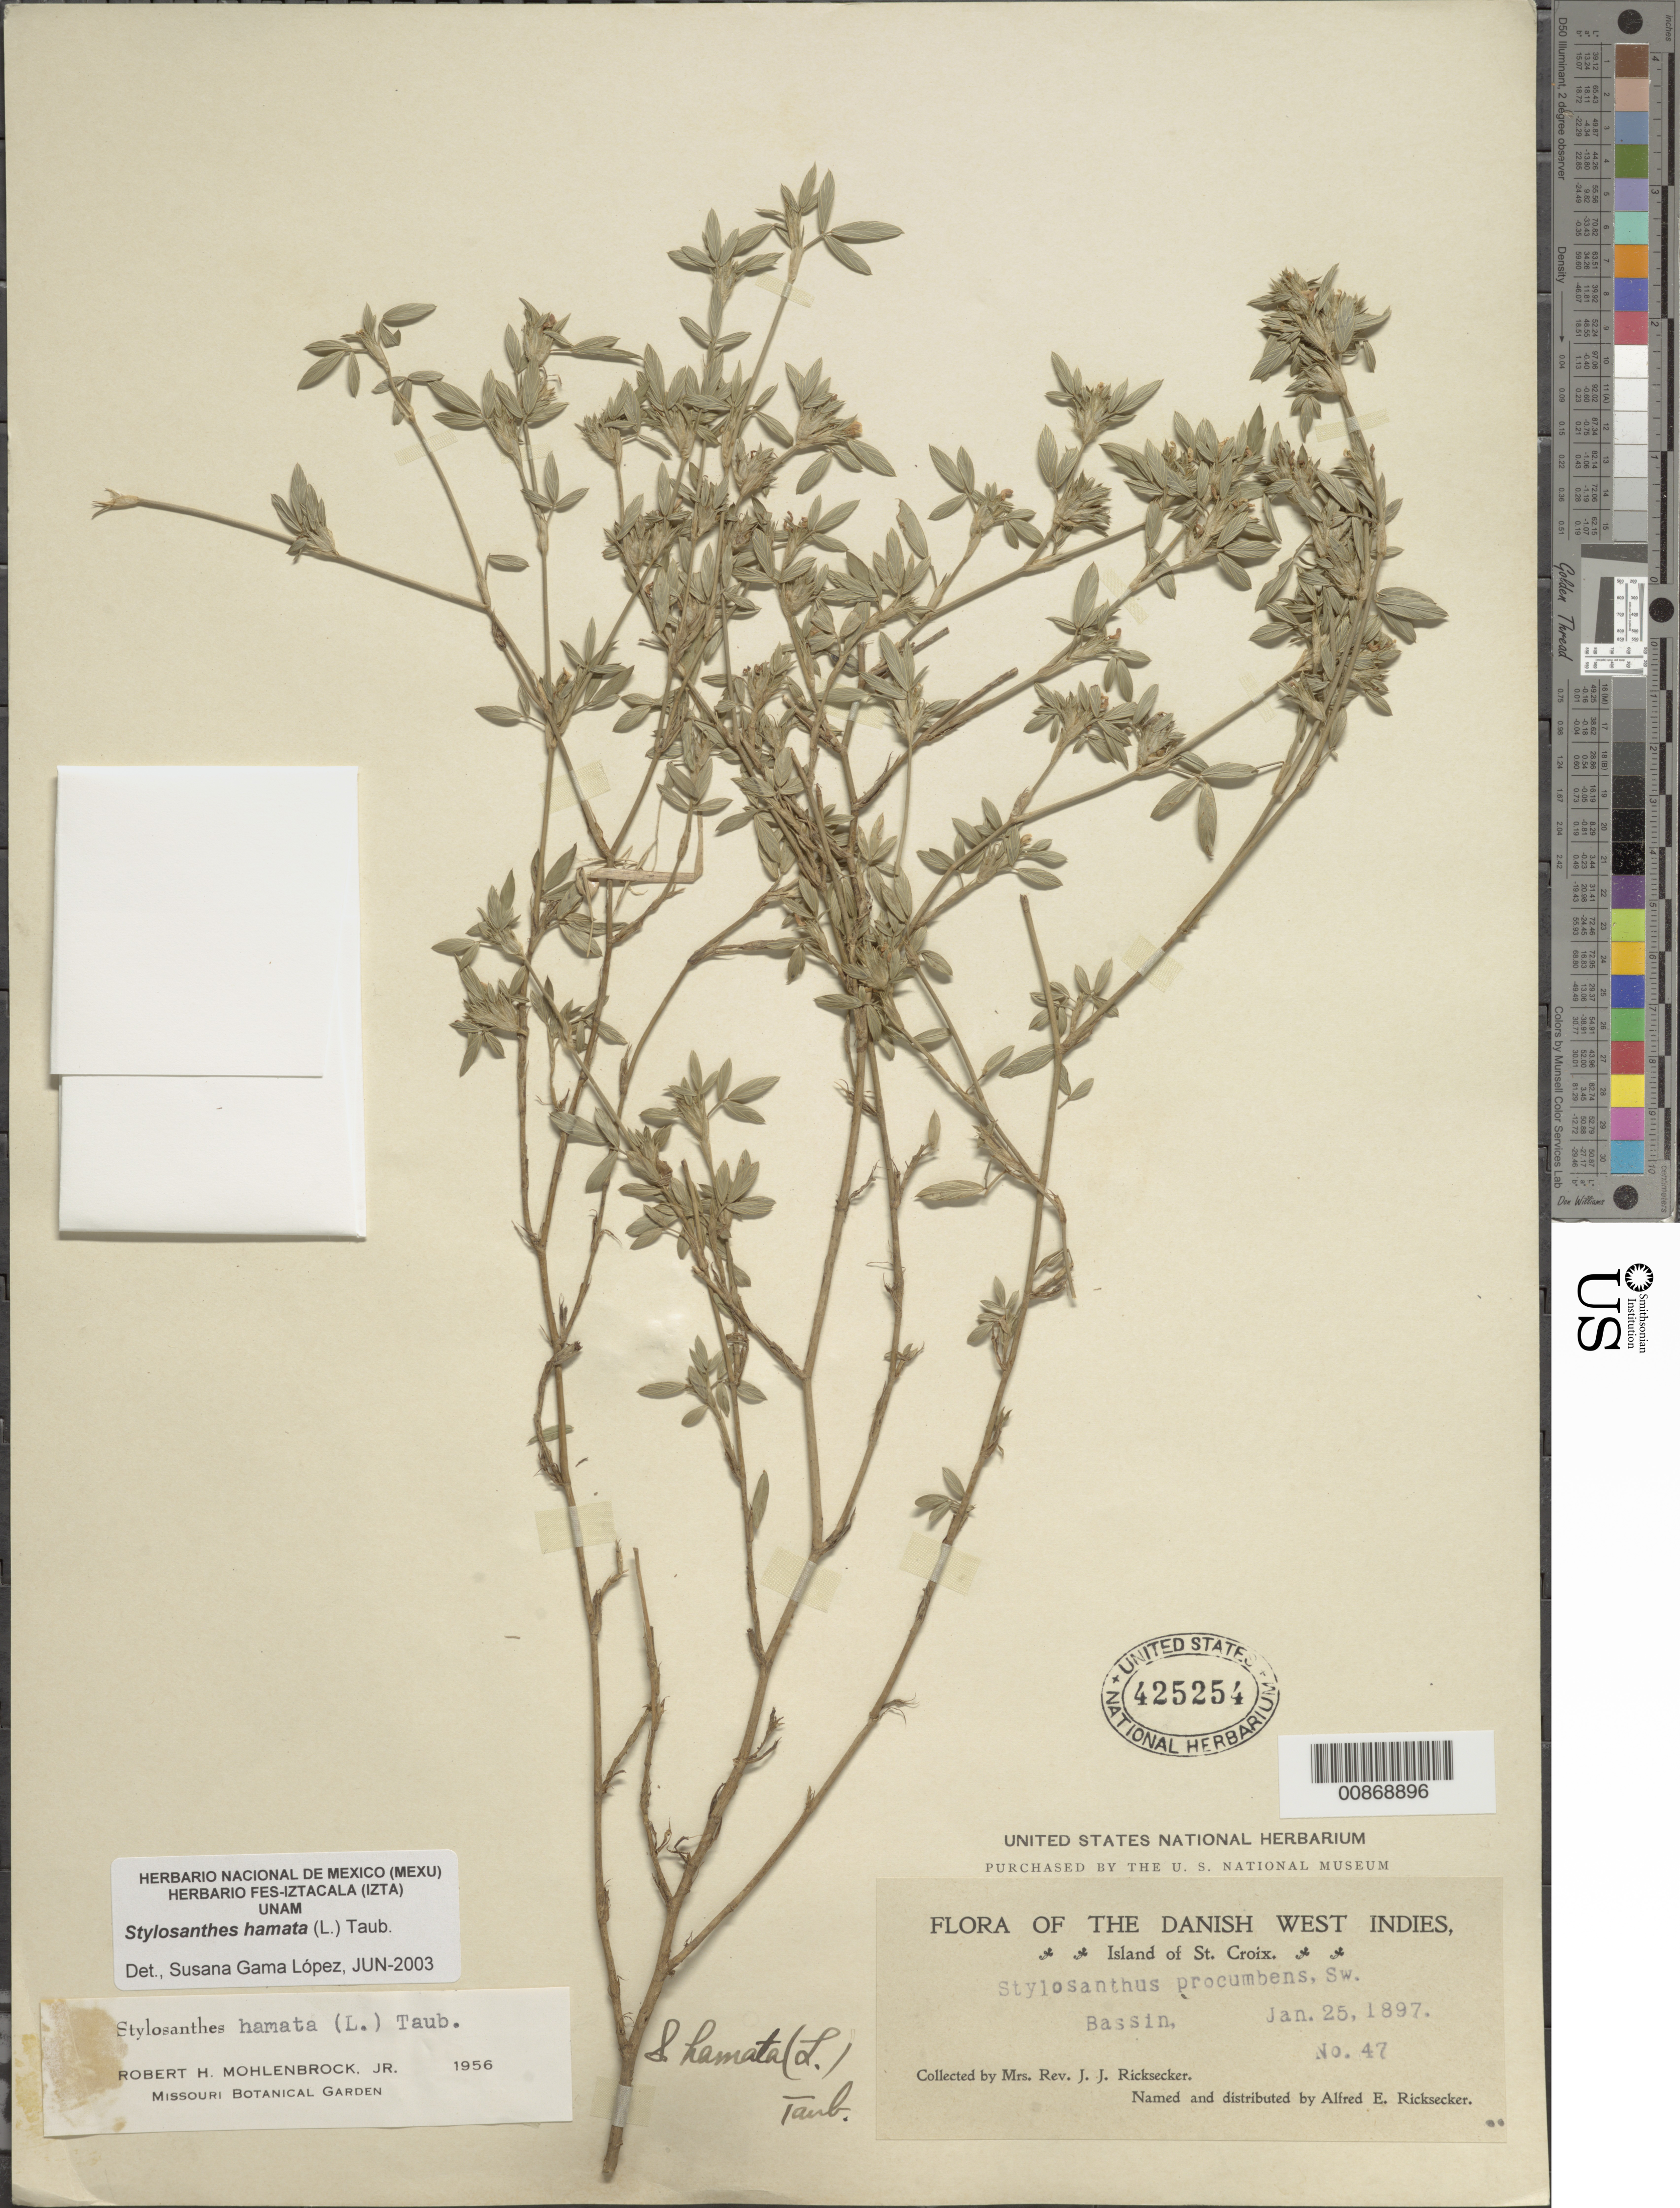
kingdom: Plantae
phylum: Tracheophyta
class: Magnoliopsida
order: Fabales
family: Fabaceae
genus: Stylosanthes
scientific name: Stylosanthes hamata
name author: (L.) Taub.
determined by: Gama López, S.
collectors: Mrs. J. J. Ricksecker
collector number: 47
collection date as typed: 25 Jan 1897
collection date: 1897-01-25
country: U.S. Virgin Islands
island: St. Croix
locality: Island of St. Croix. Bassin.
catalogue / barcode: US 425254